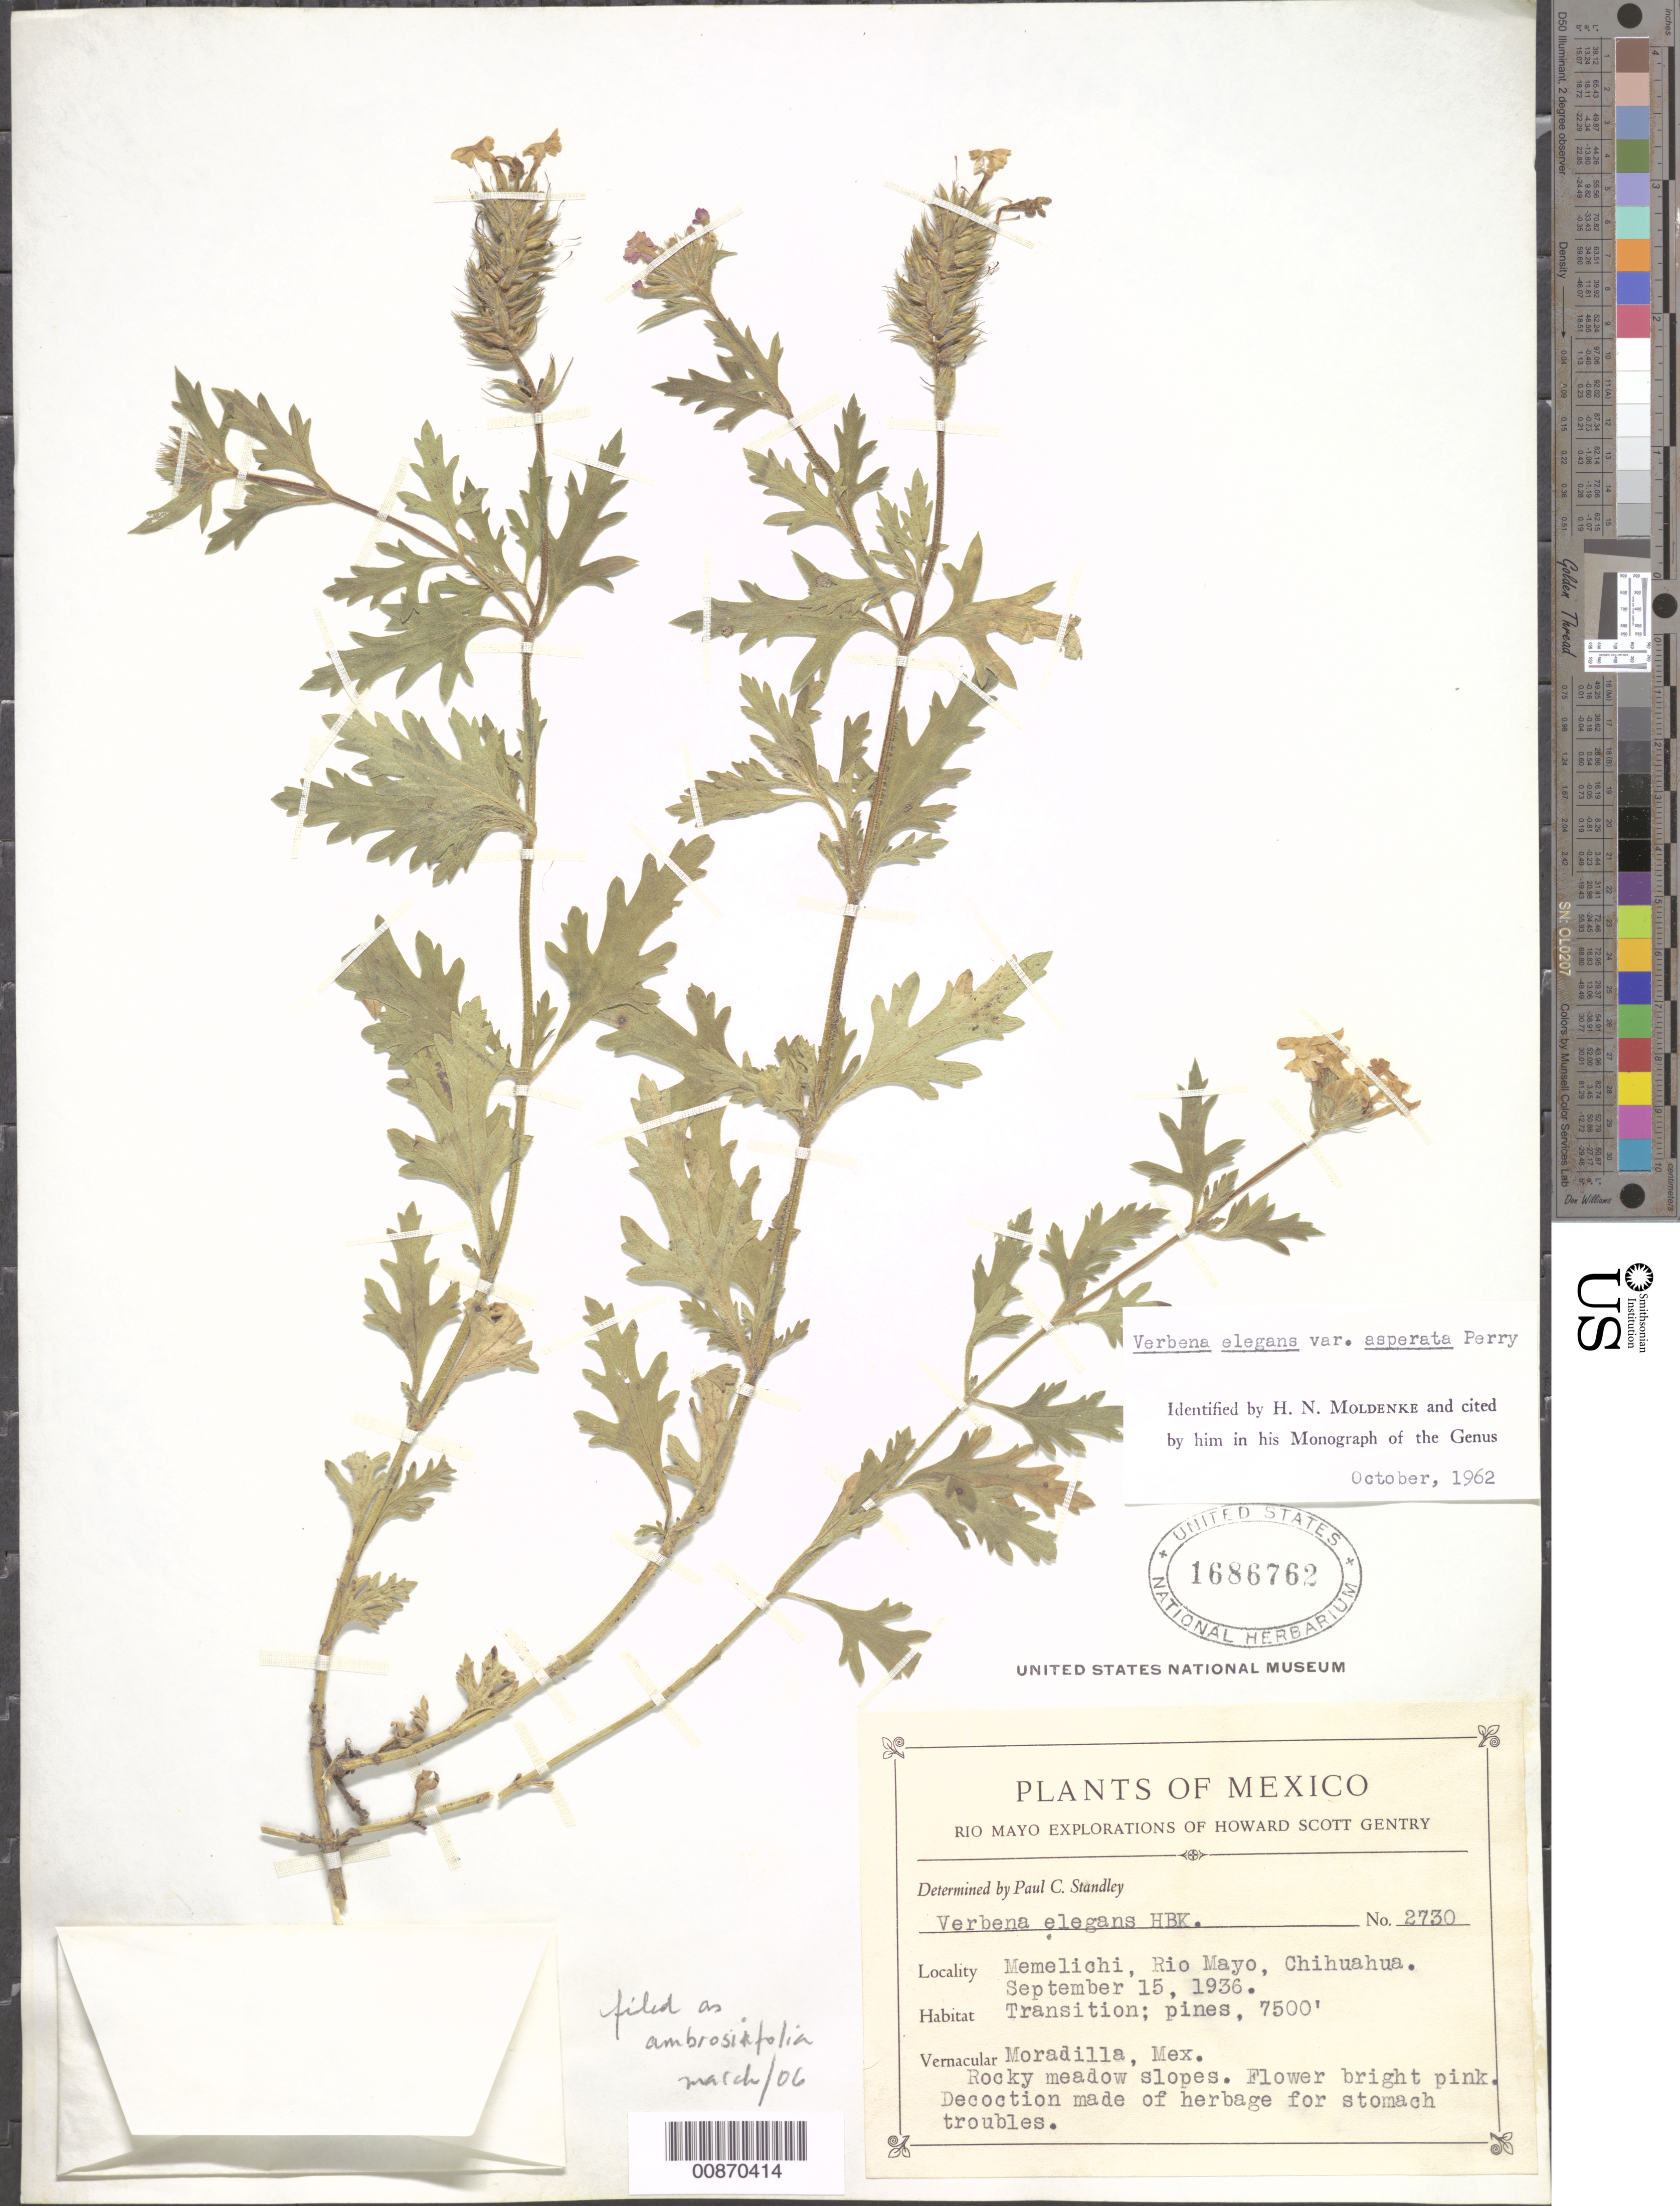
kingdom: Plantae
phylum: Tracheophyta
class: Magnoliopsida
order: Lamiales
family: Verbenaceae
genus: Verbena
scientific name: Verbena ambrosiifolia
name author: Rydb. ex Small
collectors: H. S. Gentry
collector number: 2730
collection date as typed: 15 Sep 1936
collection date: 1936-09-15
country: Mexico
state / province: Chihuahua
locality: Memelichi, Río Mayo, Chihuahua.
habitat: Transition; pines. Rocky meadow slopes.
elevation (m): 2286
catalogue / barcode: US 1686762